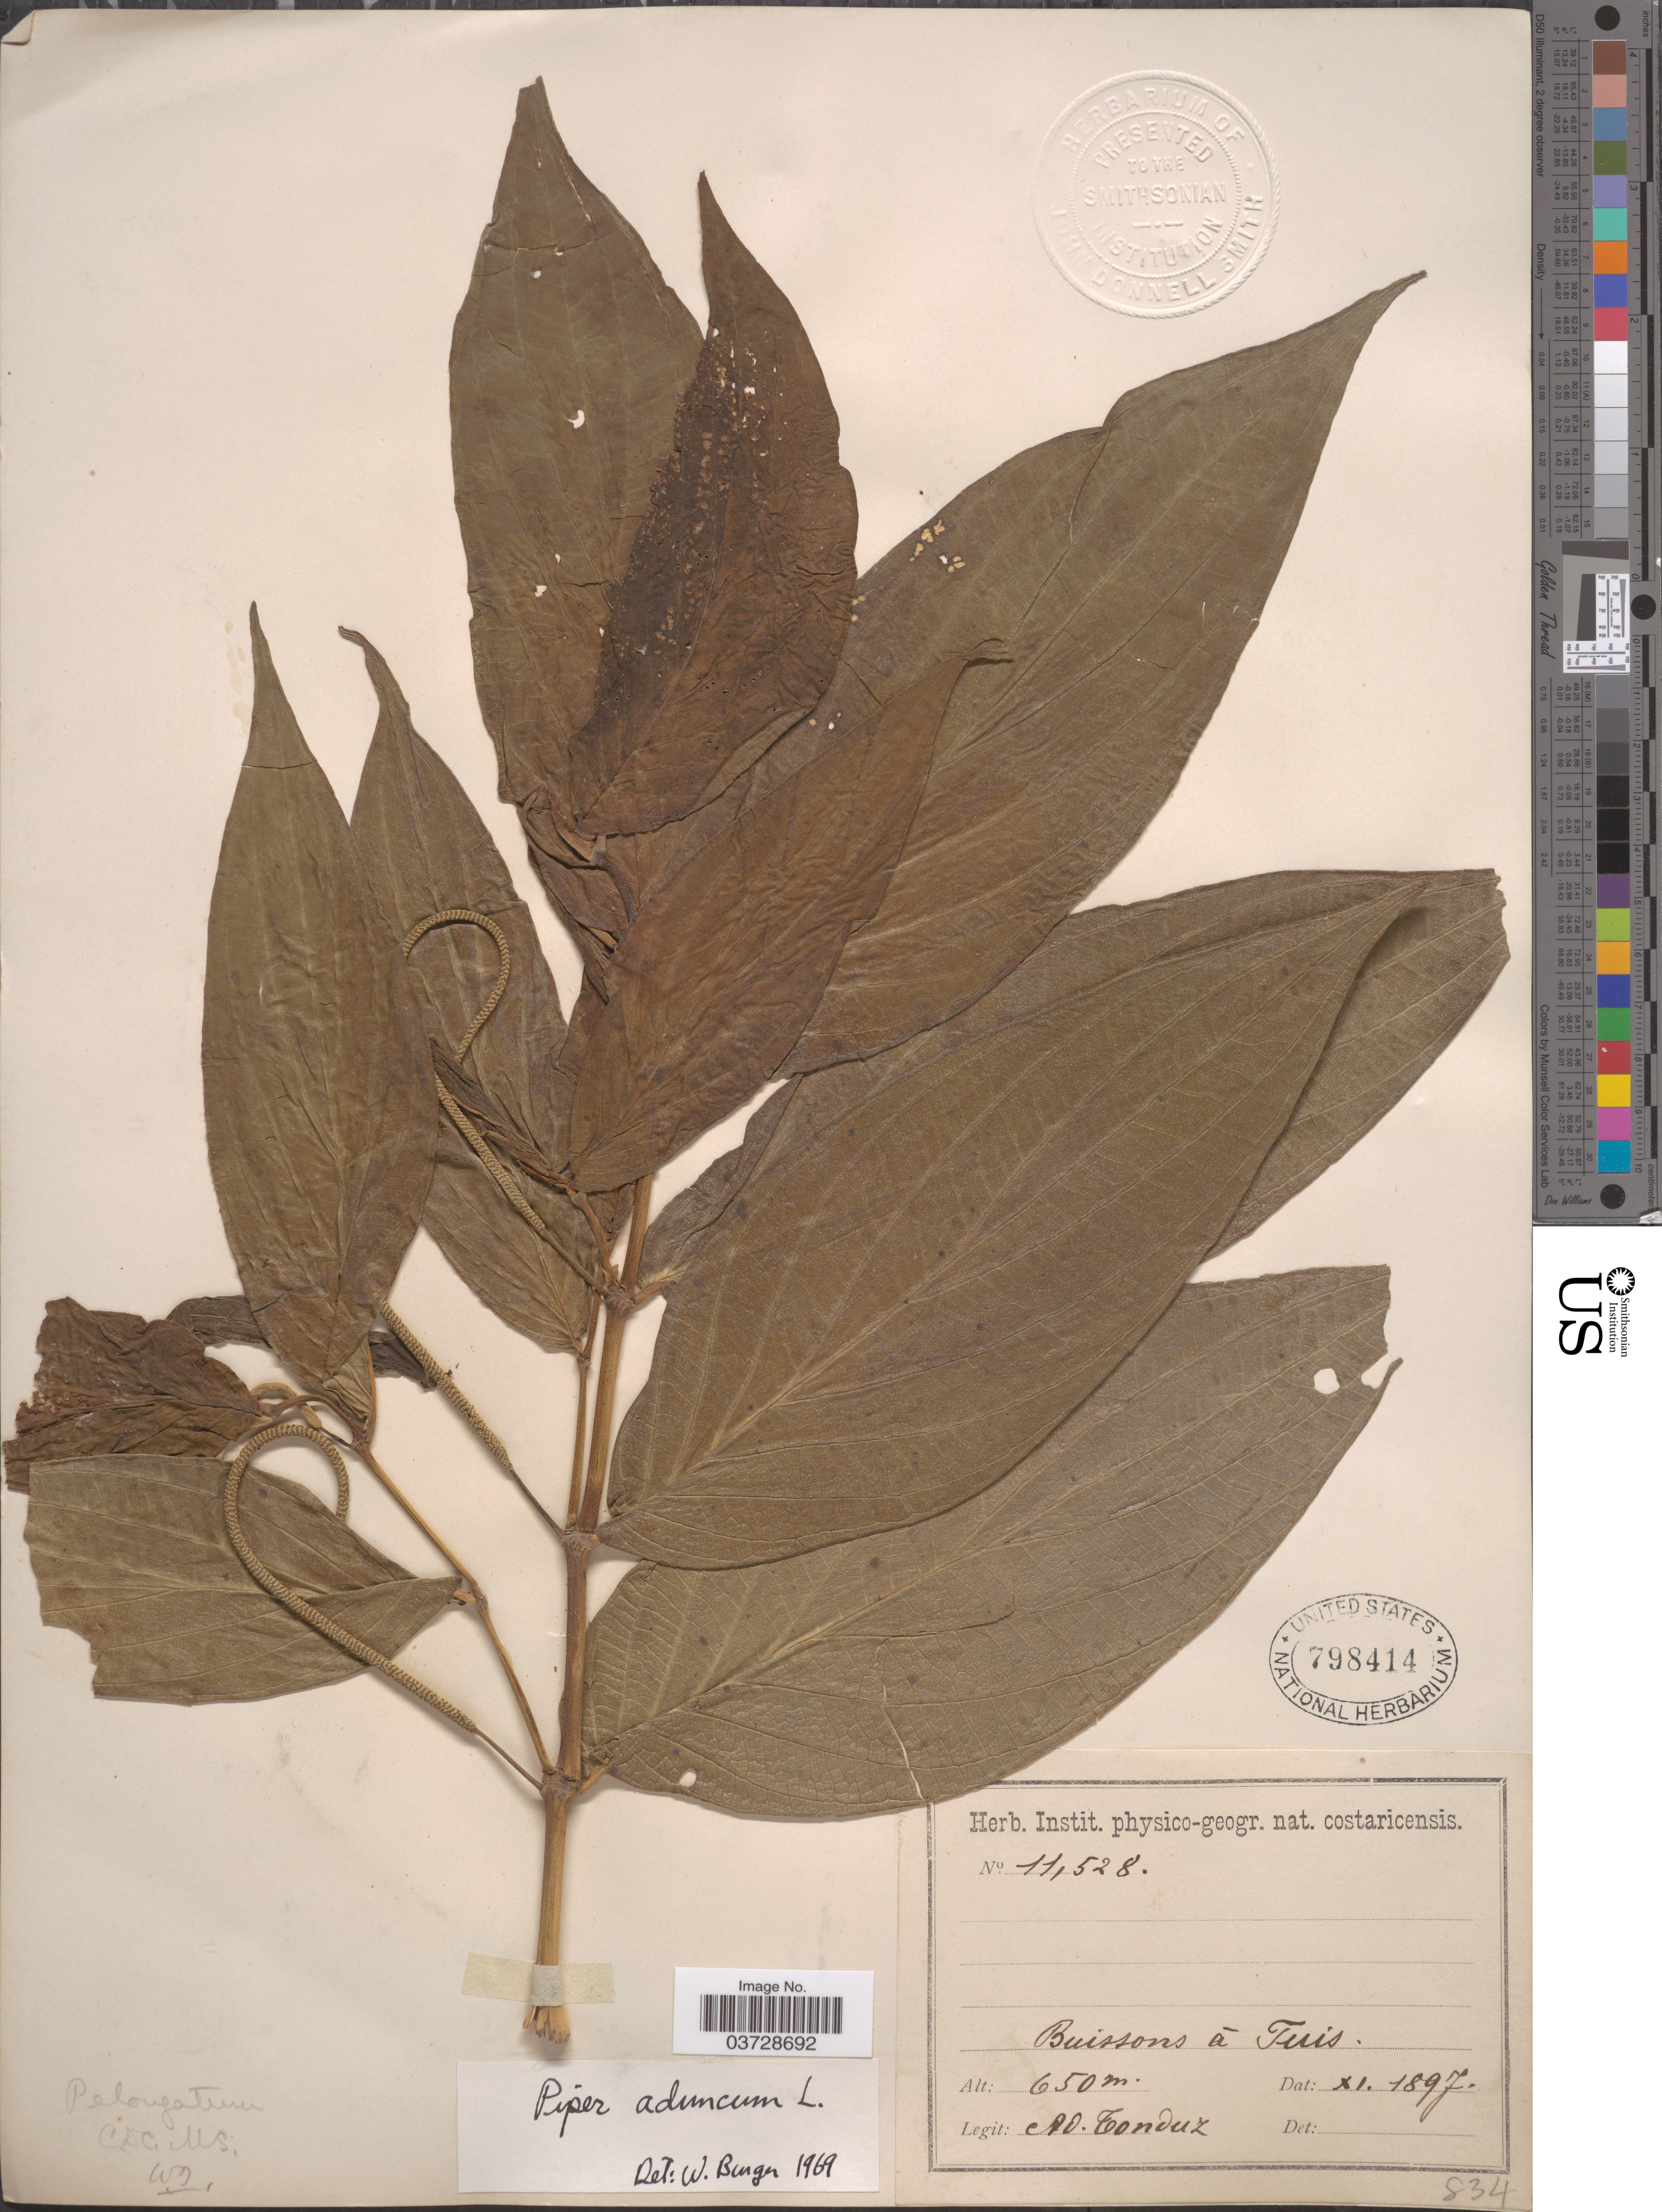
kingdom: Plantae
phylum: Tracheophyta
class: Magnoliopsida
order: Piperales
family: Piperaceae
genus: Piper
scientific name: Piper aduncum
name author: L.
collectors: A. Tonduz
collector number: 11528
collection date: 1897-11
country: Costa Rica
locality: Buissons á Tuis.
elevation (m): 650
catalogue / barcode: US 798414